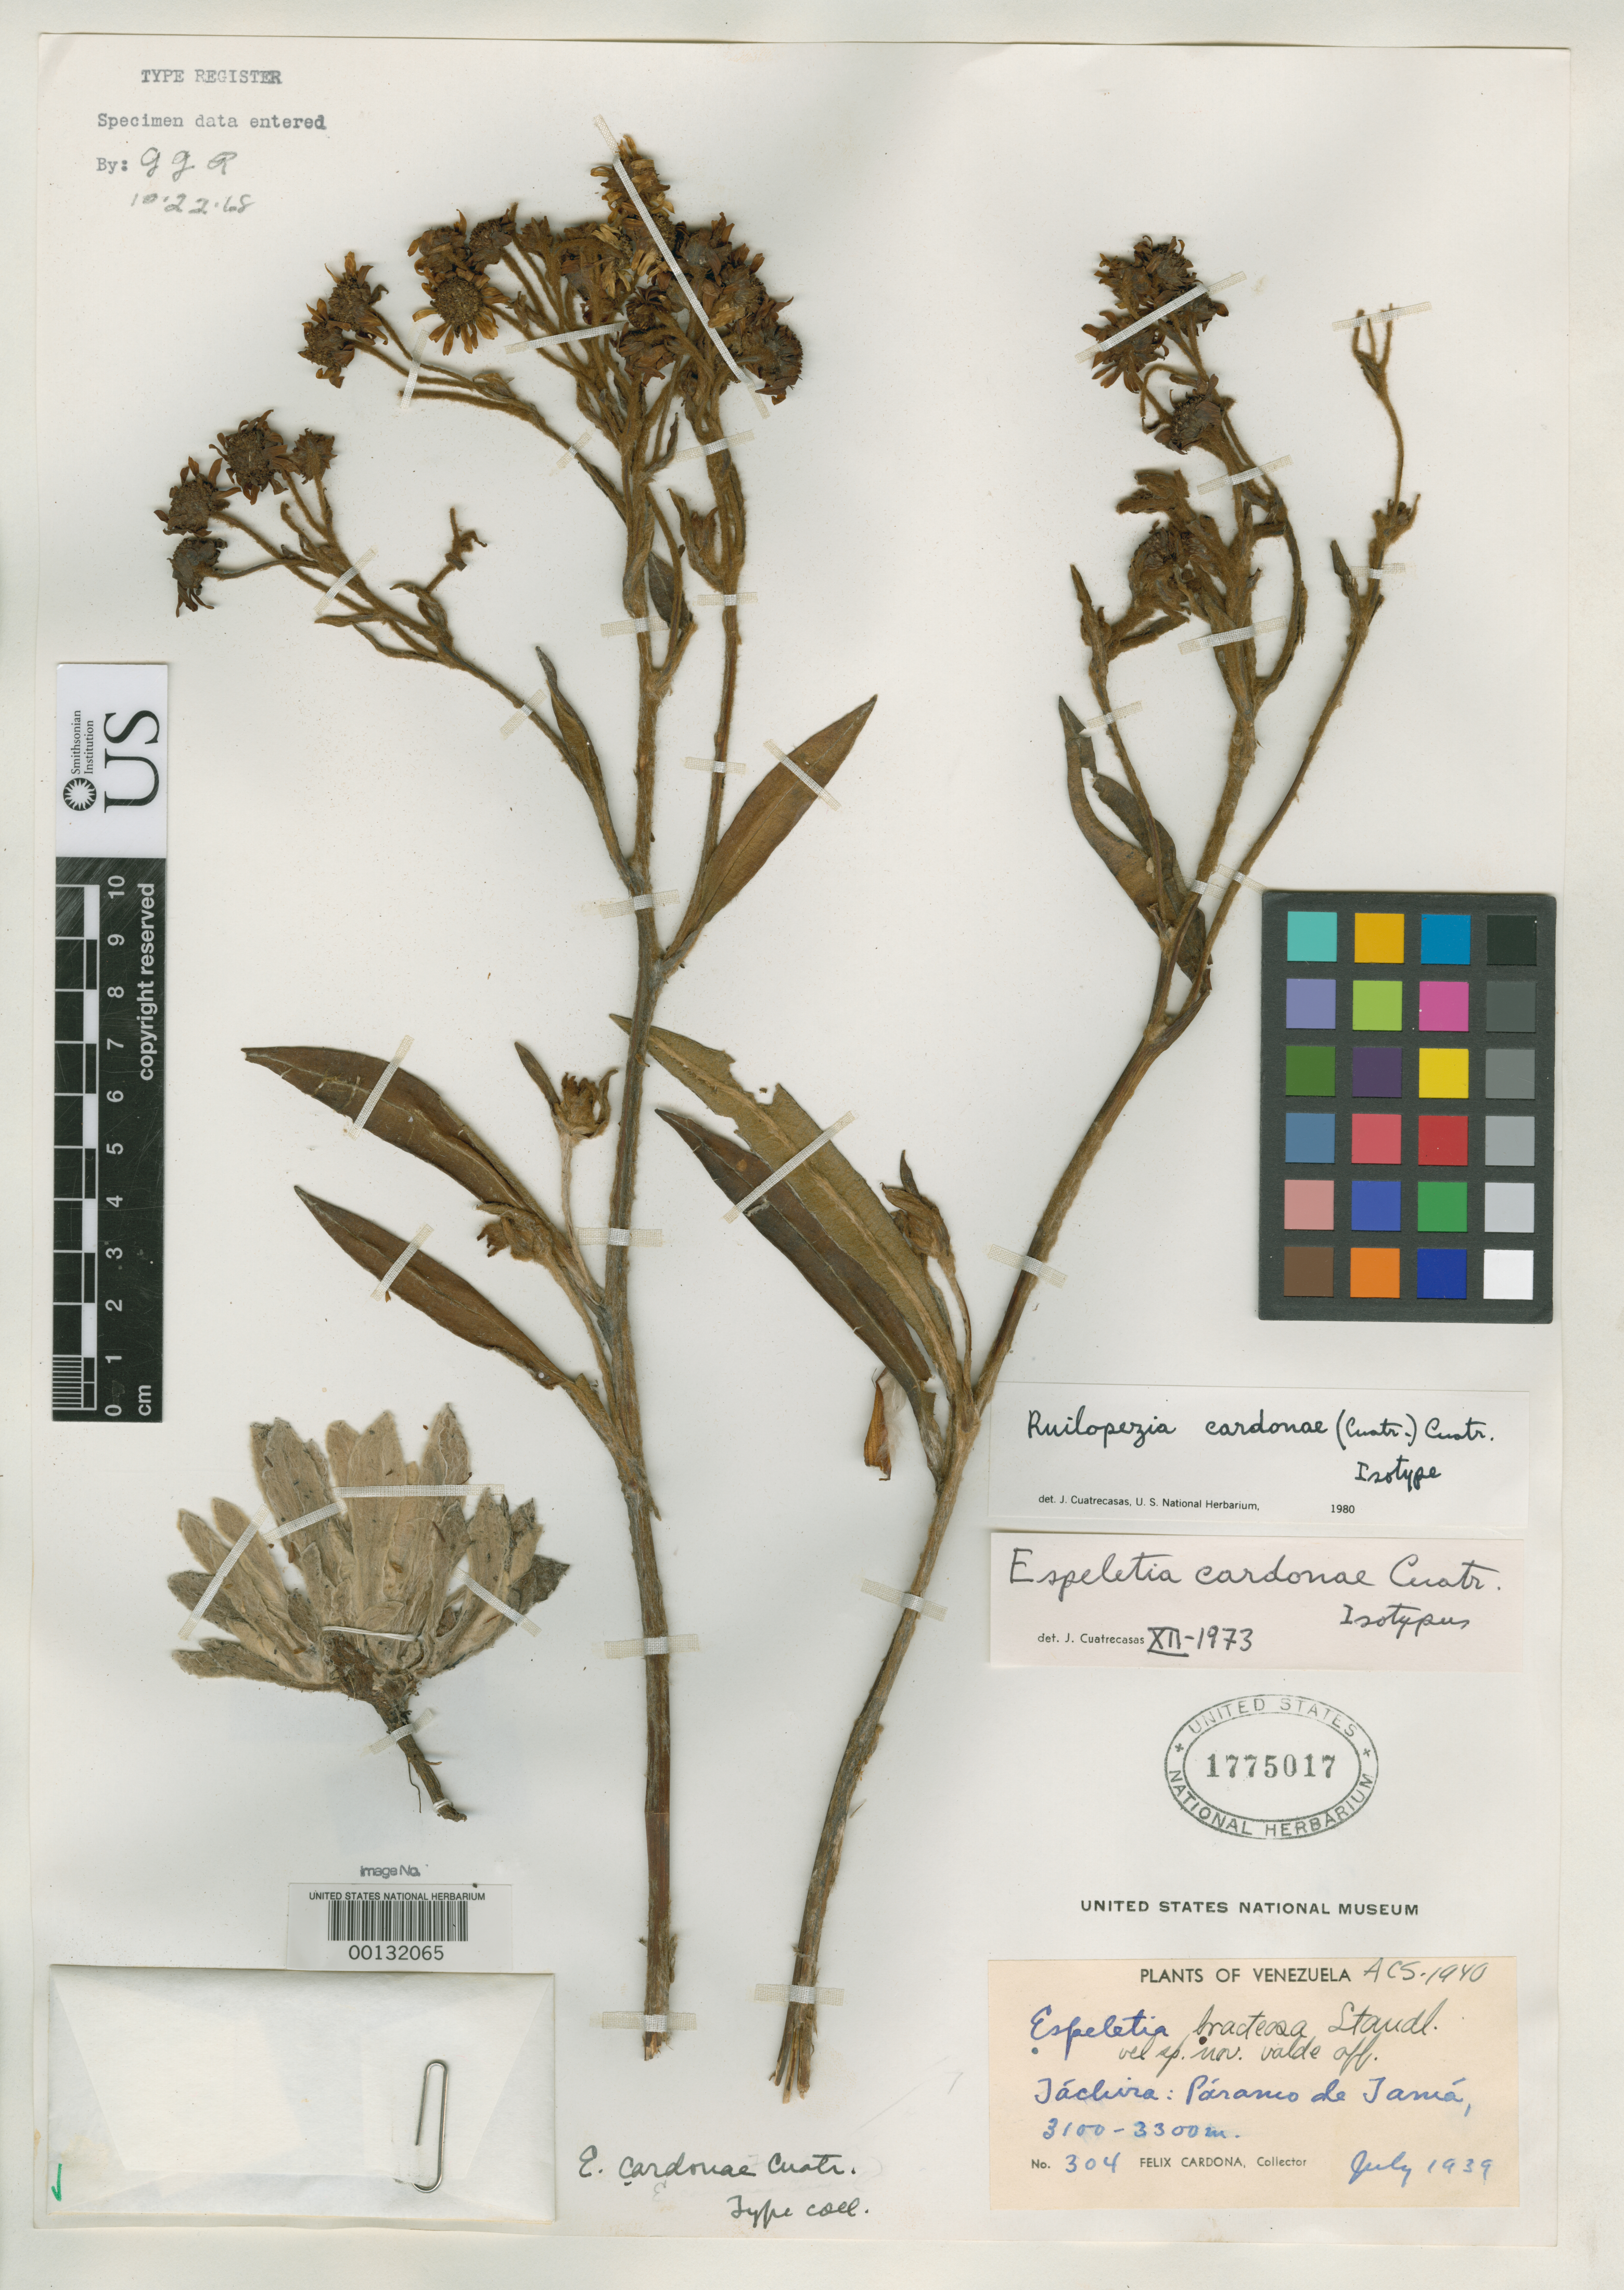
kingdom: Plantae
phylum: Tracheophyta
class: Magnoliopsida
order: Asterales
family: Asteraceae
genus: Espeletia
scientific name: Espeletia cardonae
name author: Cuatrec.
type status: Isotype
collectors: F. Cardona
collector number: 304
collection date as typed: Jul 1939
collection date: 1939-07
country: Venezuela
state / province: Tachira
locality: Páramo de Tama.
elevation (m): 3100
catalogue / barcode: US 1775017